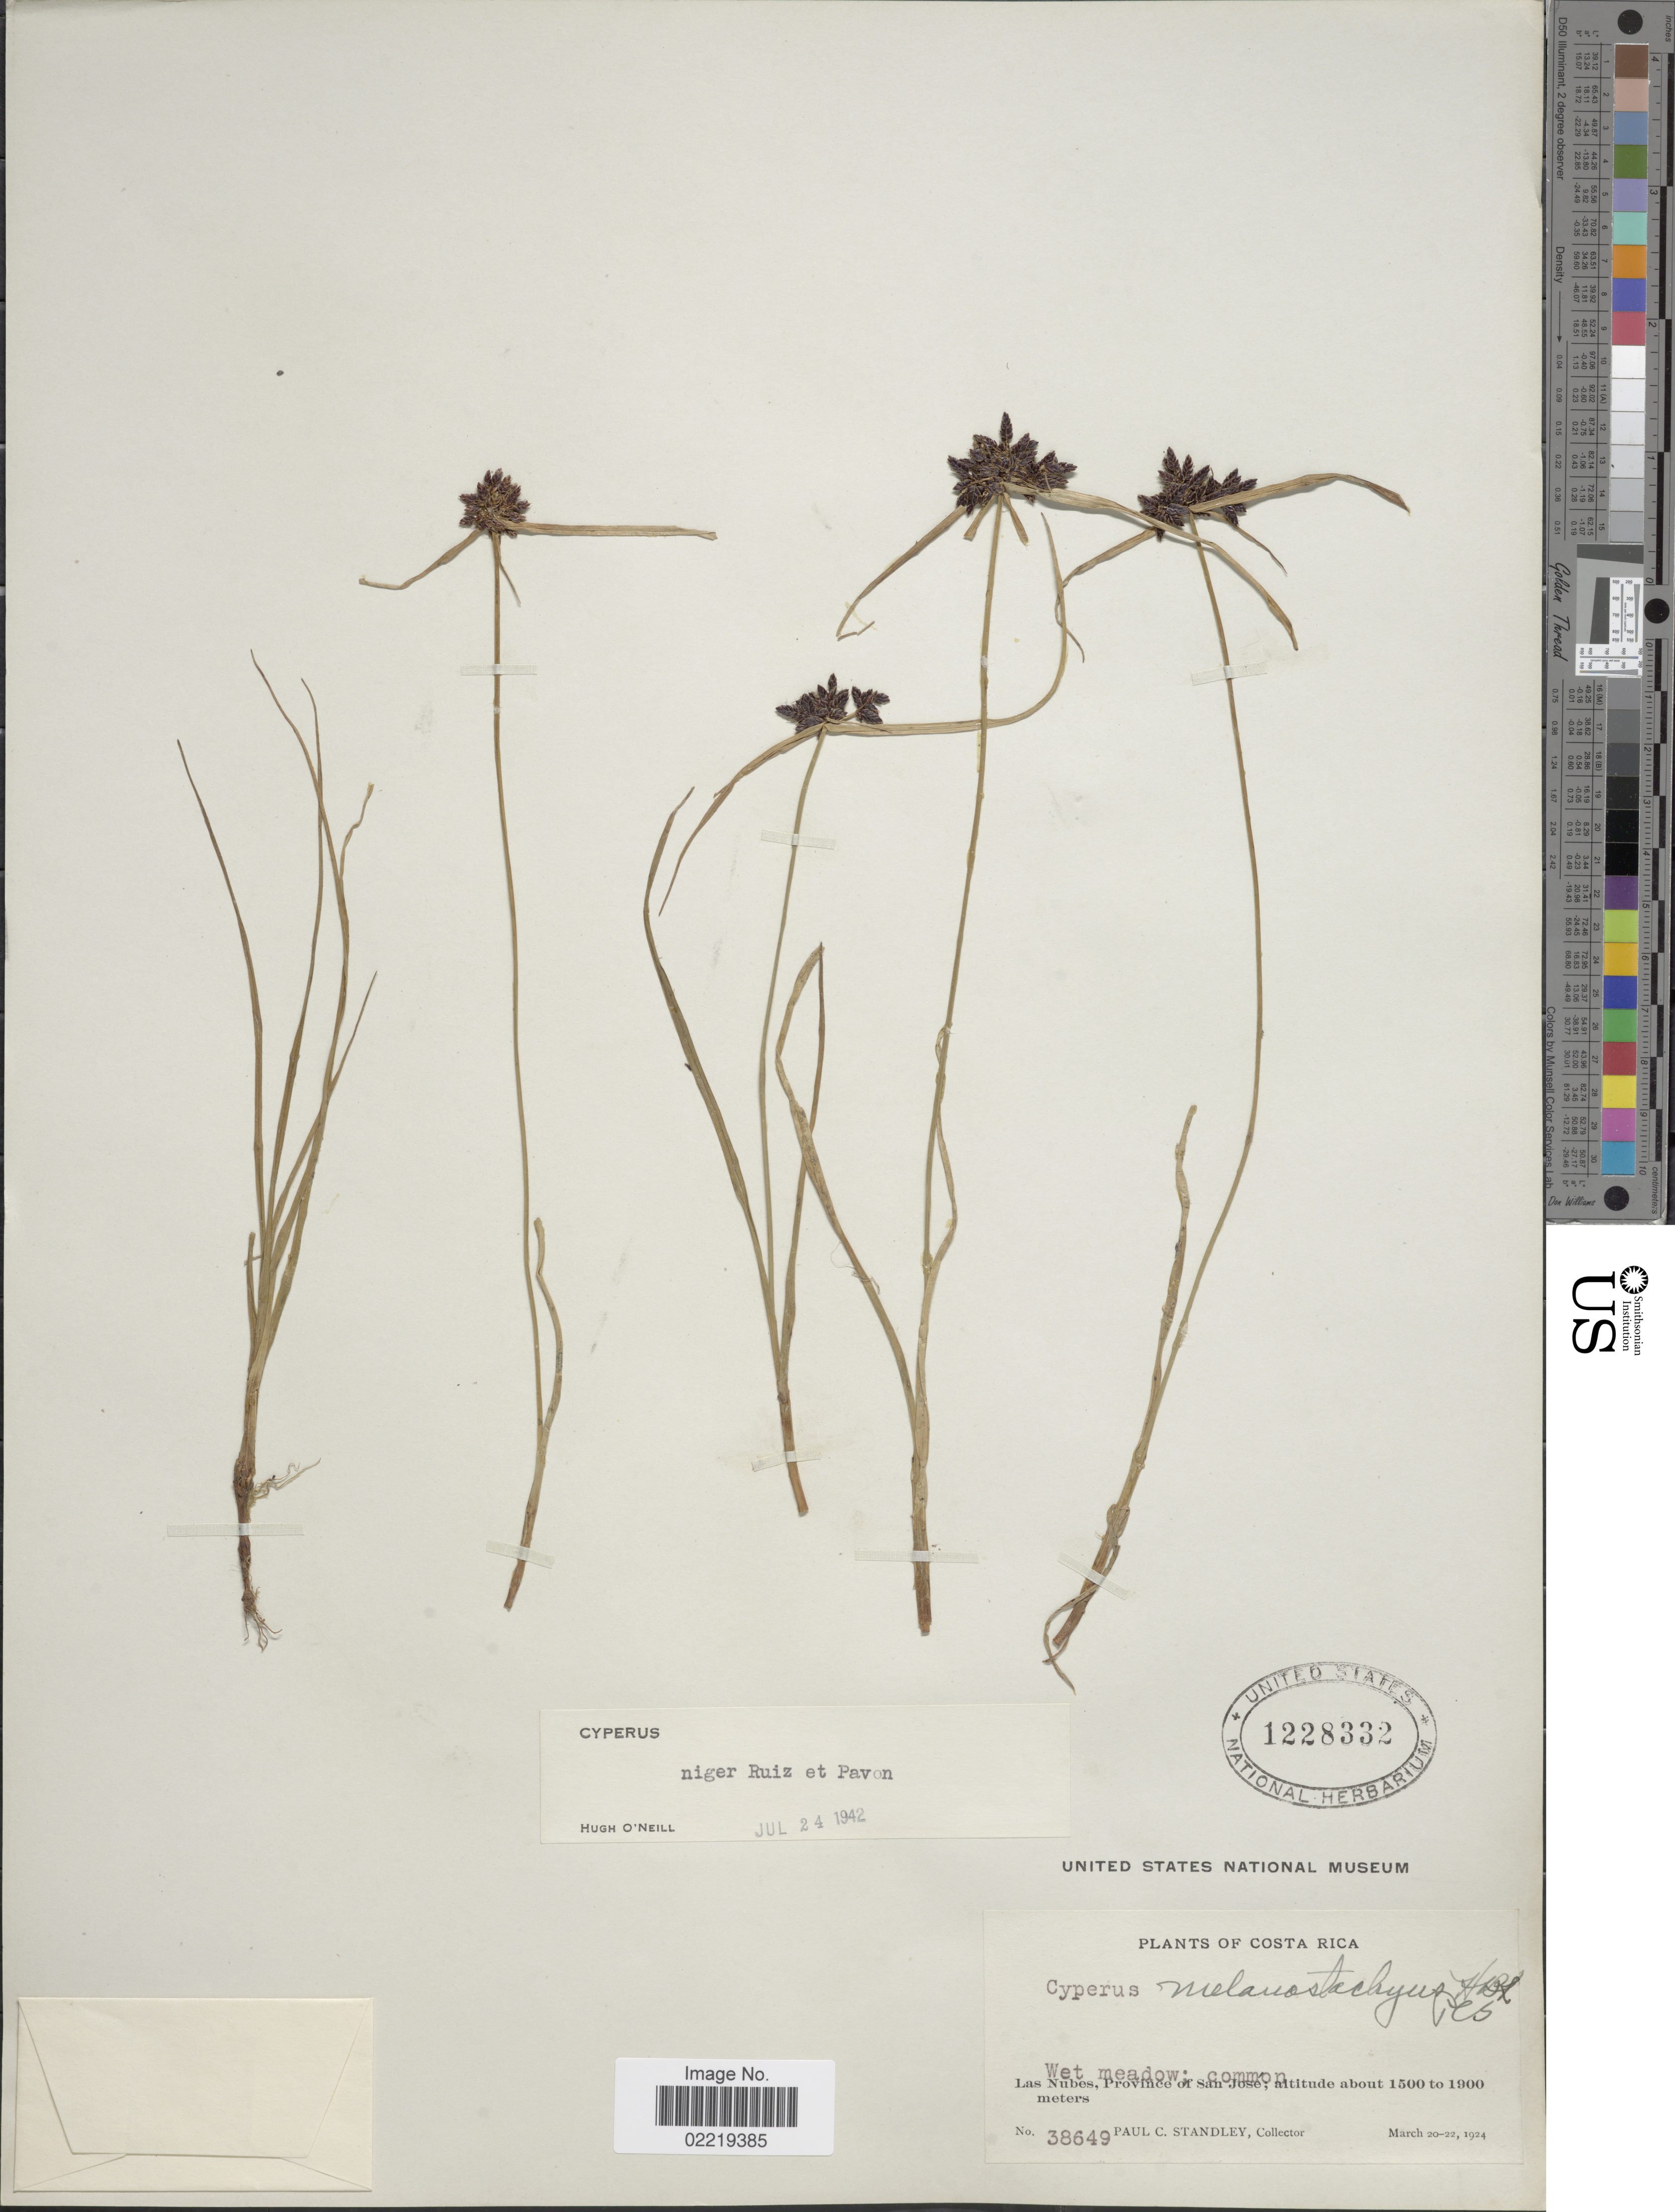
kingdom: Plantae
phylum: Tracheophyta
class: Liliopsida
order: Poales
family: Cyperaceae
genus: Cyperus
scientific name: Cyperus niger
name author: Ruiz & Pav.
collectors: P. C. Standley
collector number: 38649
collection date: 1924-03-20/1924-03-22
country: Costa Rica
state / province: San José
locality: Las Nubes, Province of San Jose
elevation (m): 1500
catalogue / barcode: US 1228332